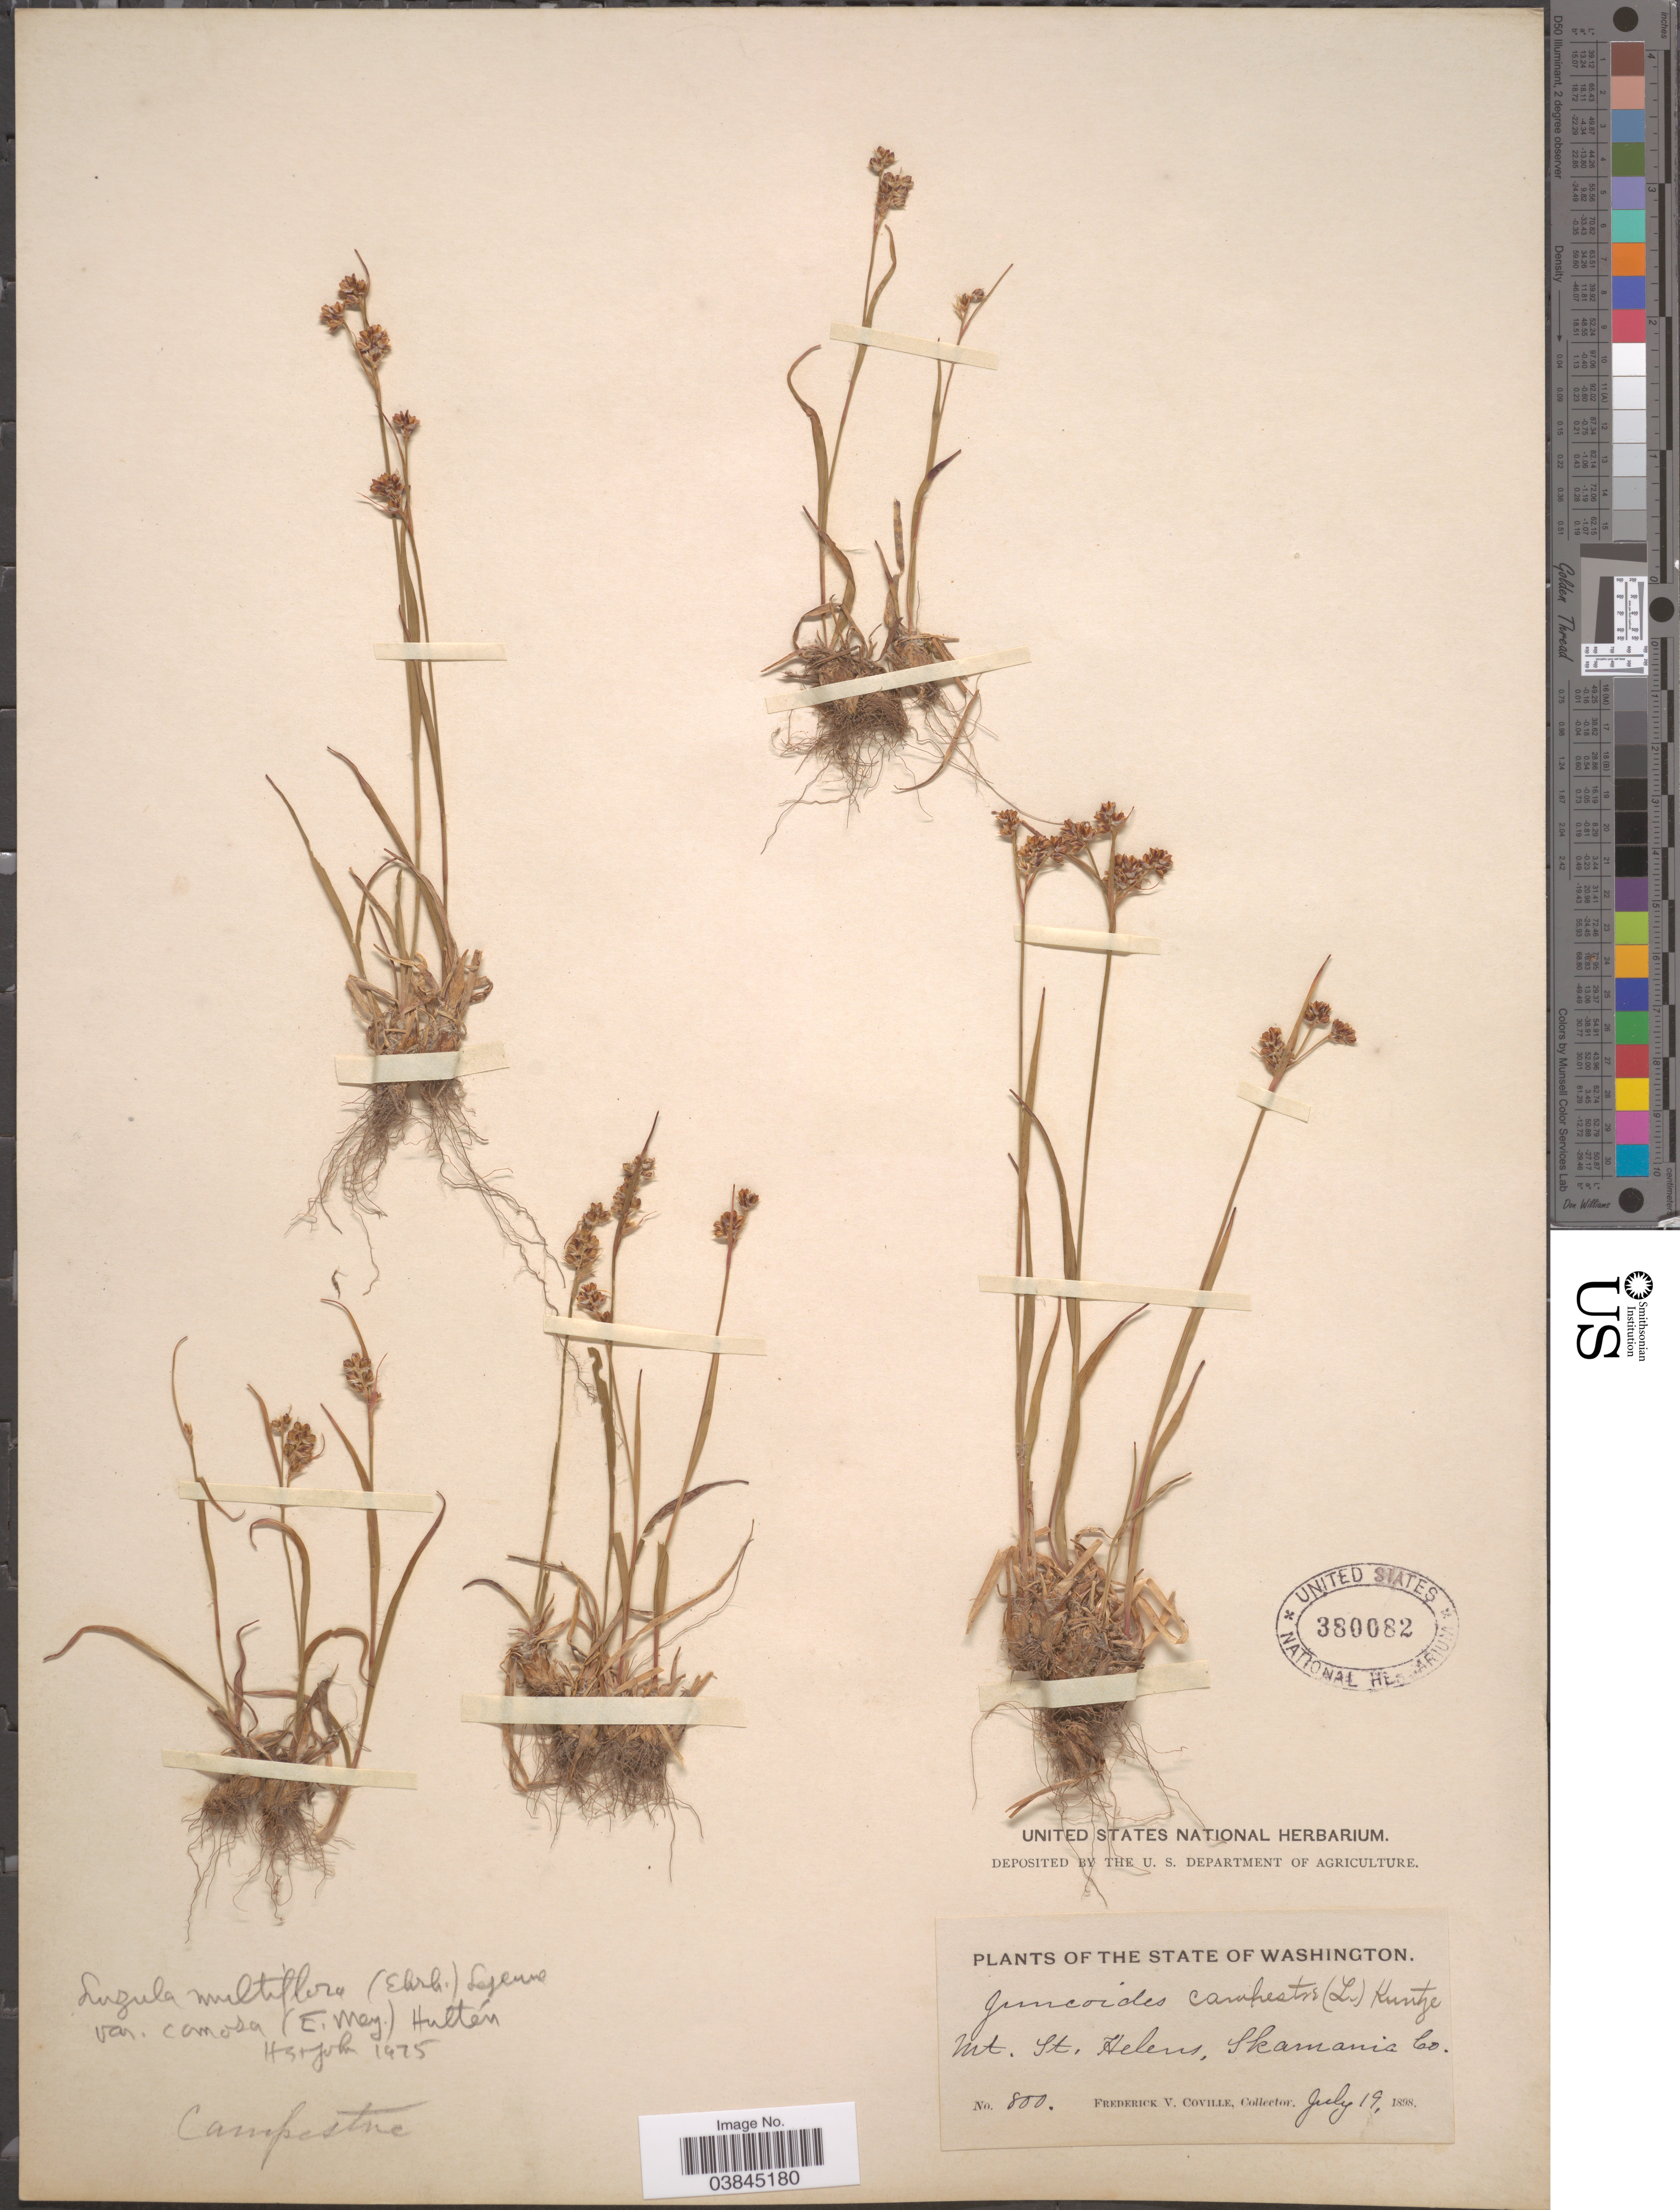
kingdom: Plantae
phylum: Tracheophyta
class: Liliopsida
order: Poales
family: Juncaceae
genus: Luzula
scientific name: Luzula campestris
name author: (L.) DC.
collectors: F. V. Coville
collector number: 800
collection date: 1898-07-19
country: United States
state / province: Washington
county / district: Skamania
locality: Mt. St. Helens, Skamania Co.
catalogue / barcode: US 380082